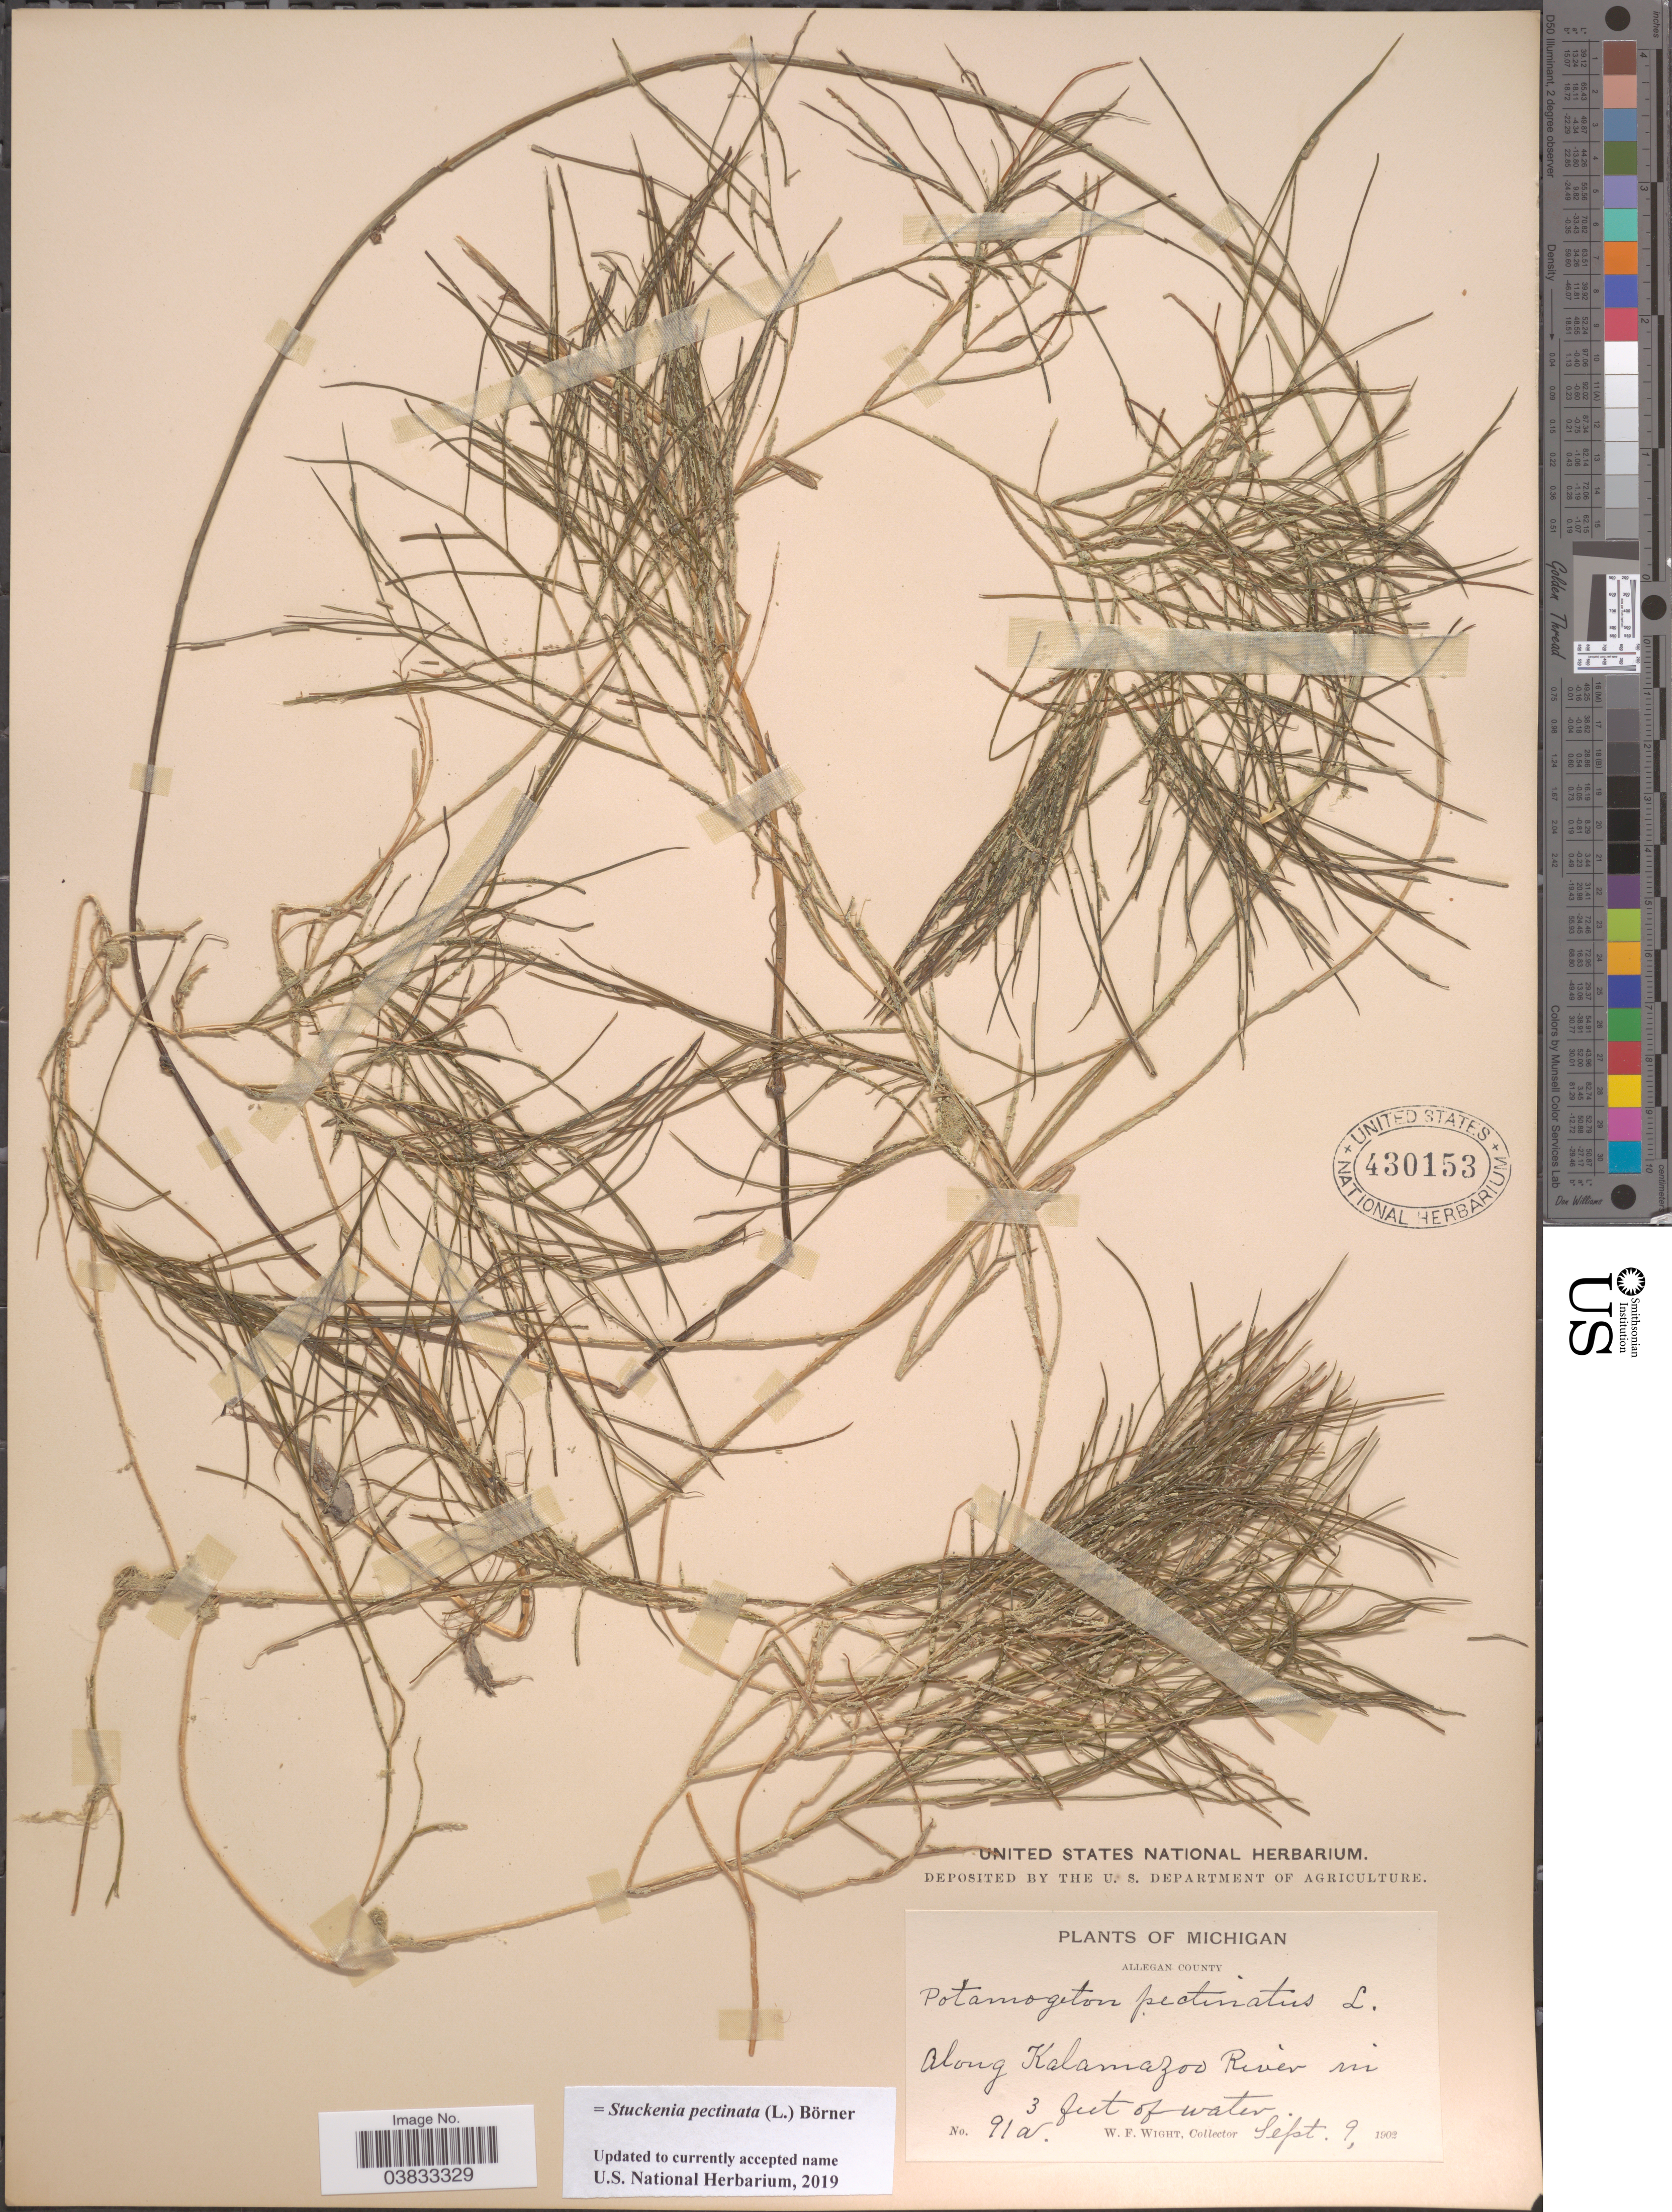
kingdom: Plantae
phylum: Tracheophyta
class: Liliopsida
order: Alismatales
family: Potamogetonaceae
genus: Stuckenia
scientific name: Stuckenia pectinata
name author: (L.) Börner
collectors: W. Wight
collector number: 91a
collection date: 1902-09-09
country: United States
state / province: Michigan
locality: Allegan County. Along Kalamazoo River.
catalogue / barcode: US 430153